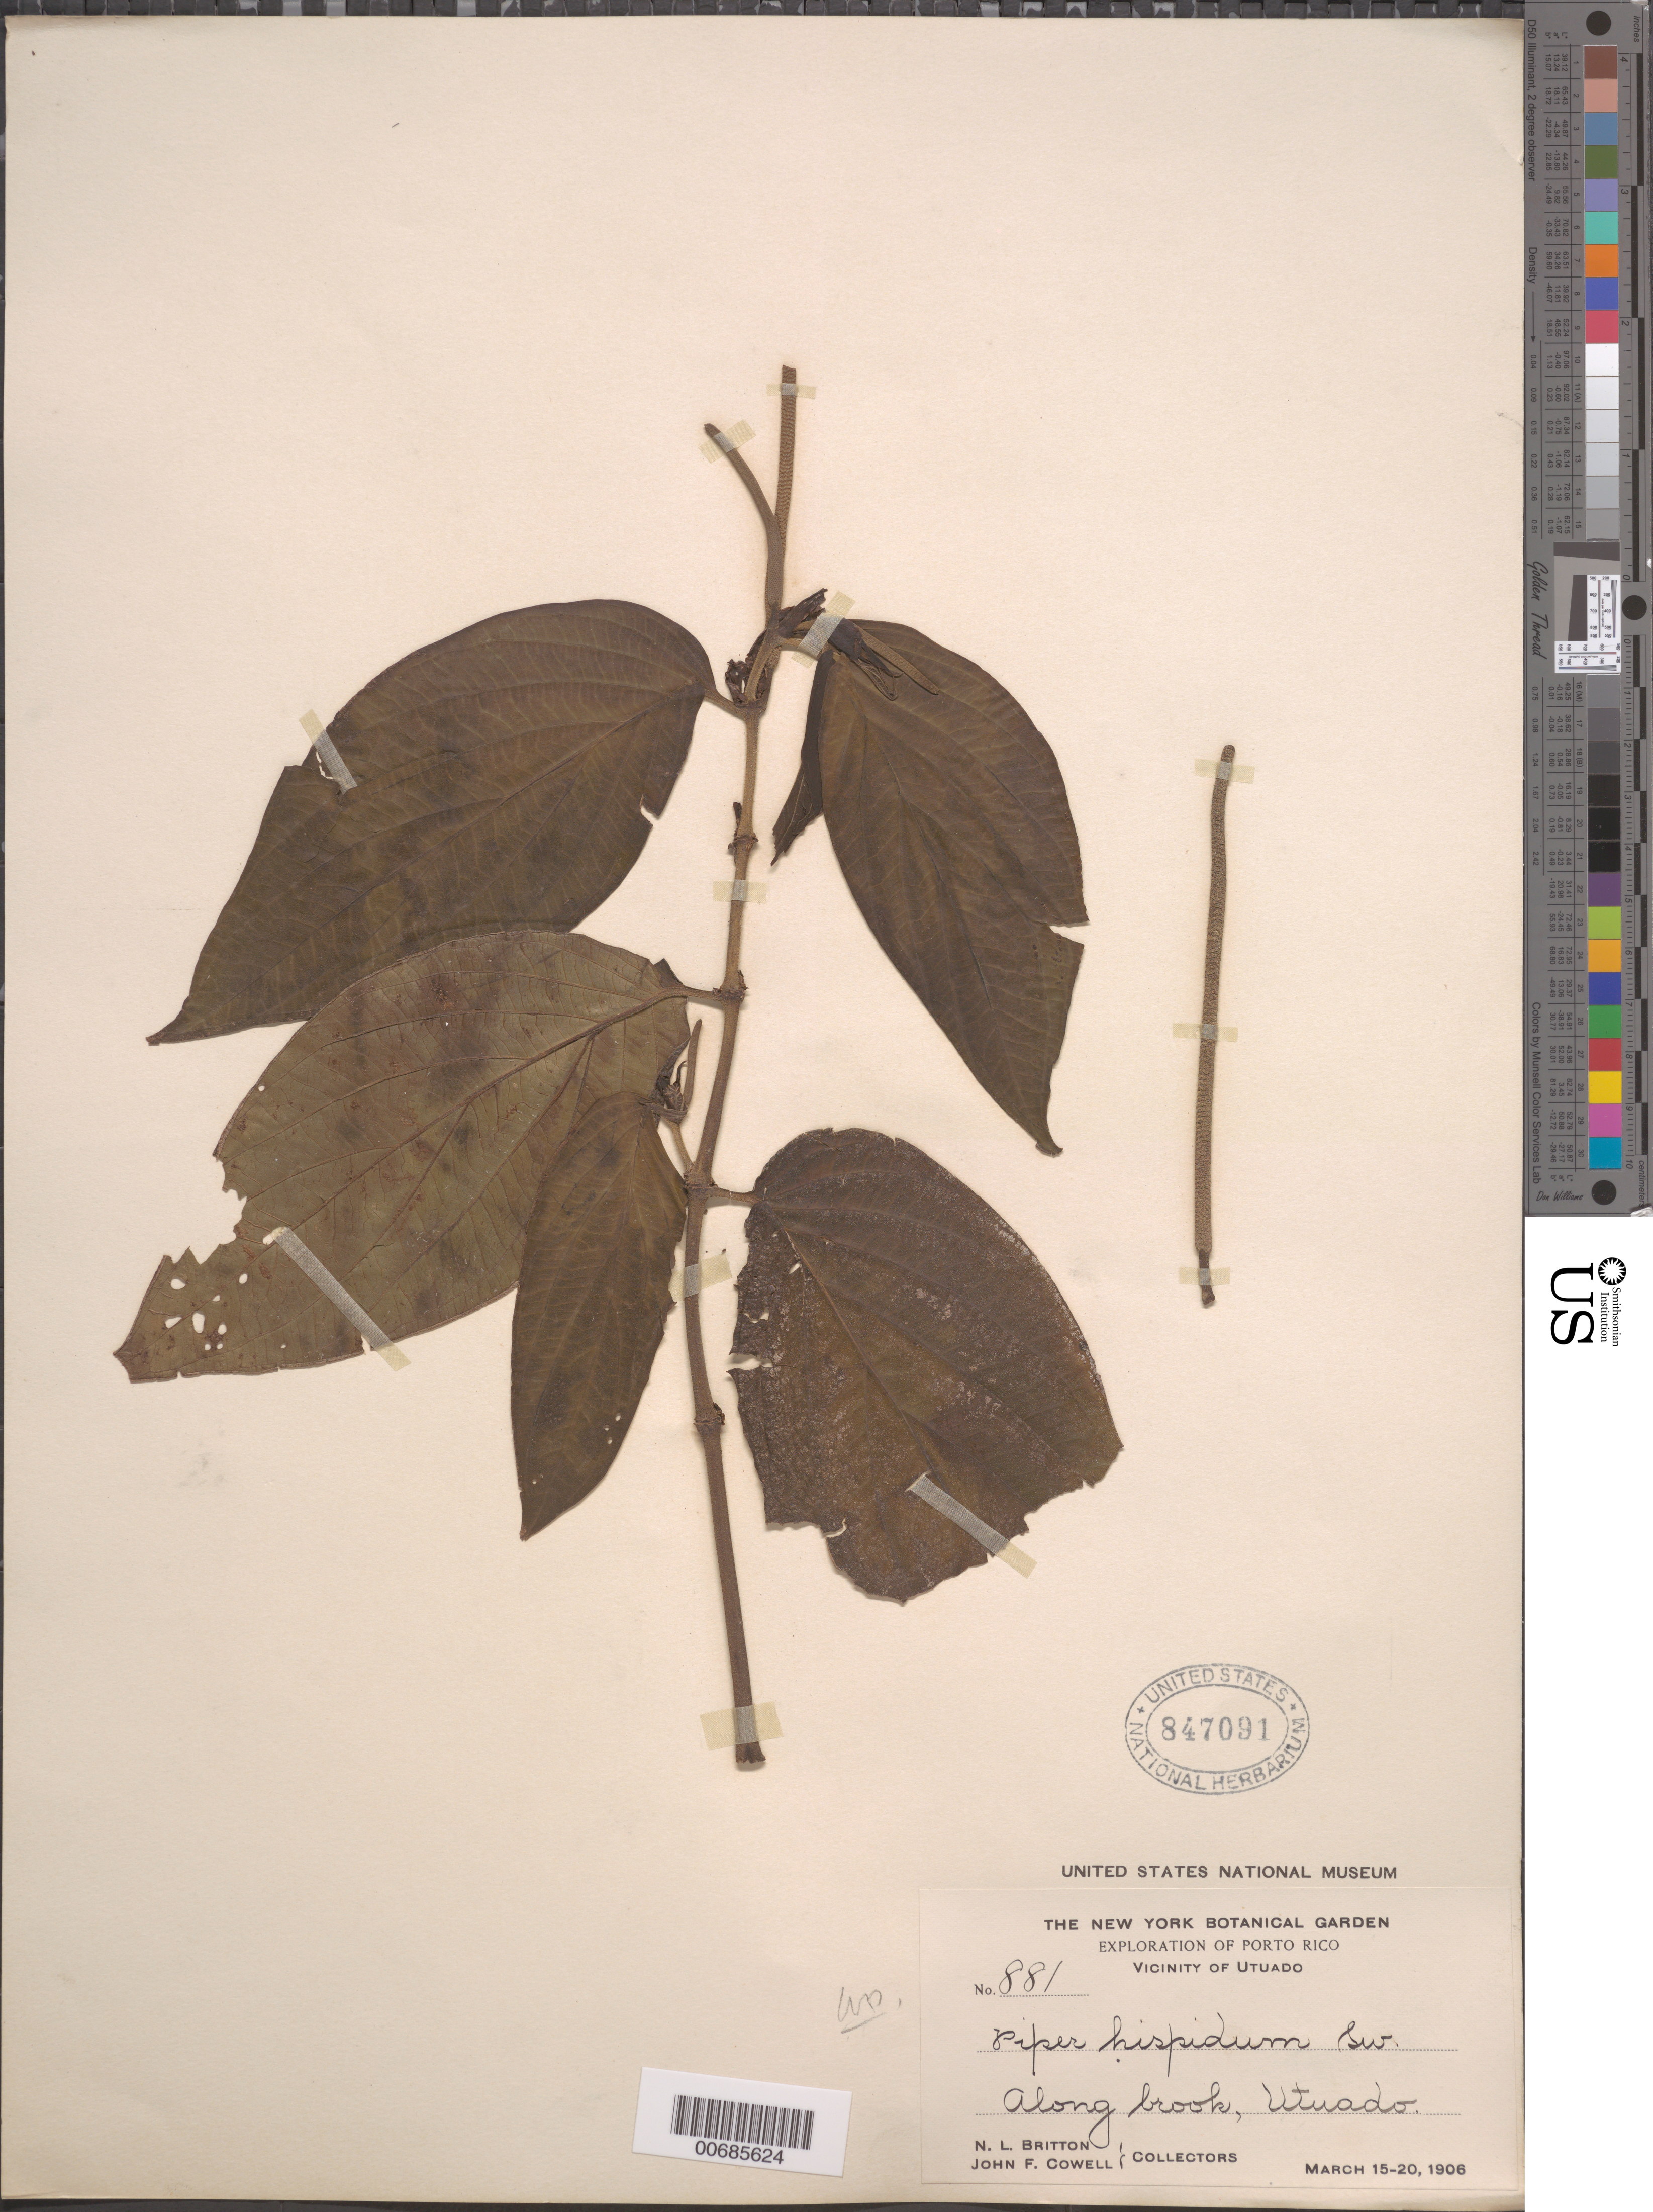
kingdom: Plantae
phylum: Tracheophyta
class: Magnoliopsida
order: Piperales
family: Piperaceae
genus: Piper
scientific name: Piper hispidum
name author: Sw.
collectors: E. G. Britton & J. F. Cowell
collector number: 881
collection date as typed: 15 Mar 1906 to 20 Mar 1906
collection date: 1906-03-15/1906-03-20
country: Puerto Rico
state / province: Utuado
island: Greater Antilles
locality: Vicitinity of Utado, along brook, Utado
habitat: along brook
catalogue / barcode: US 847091